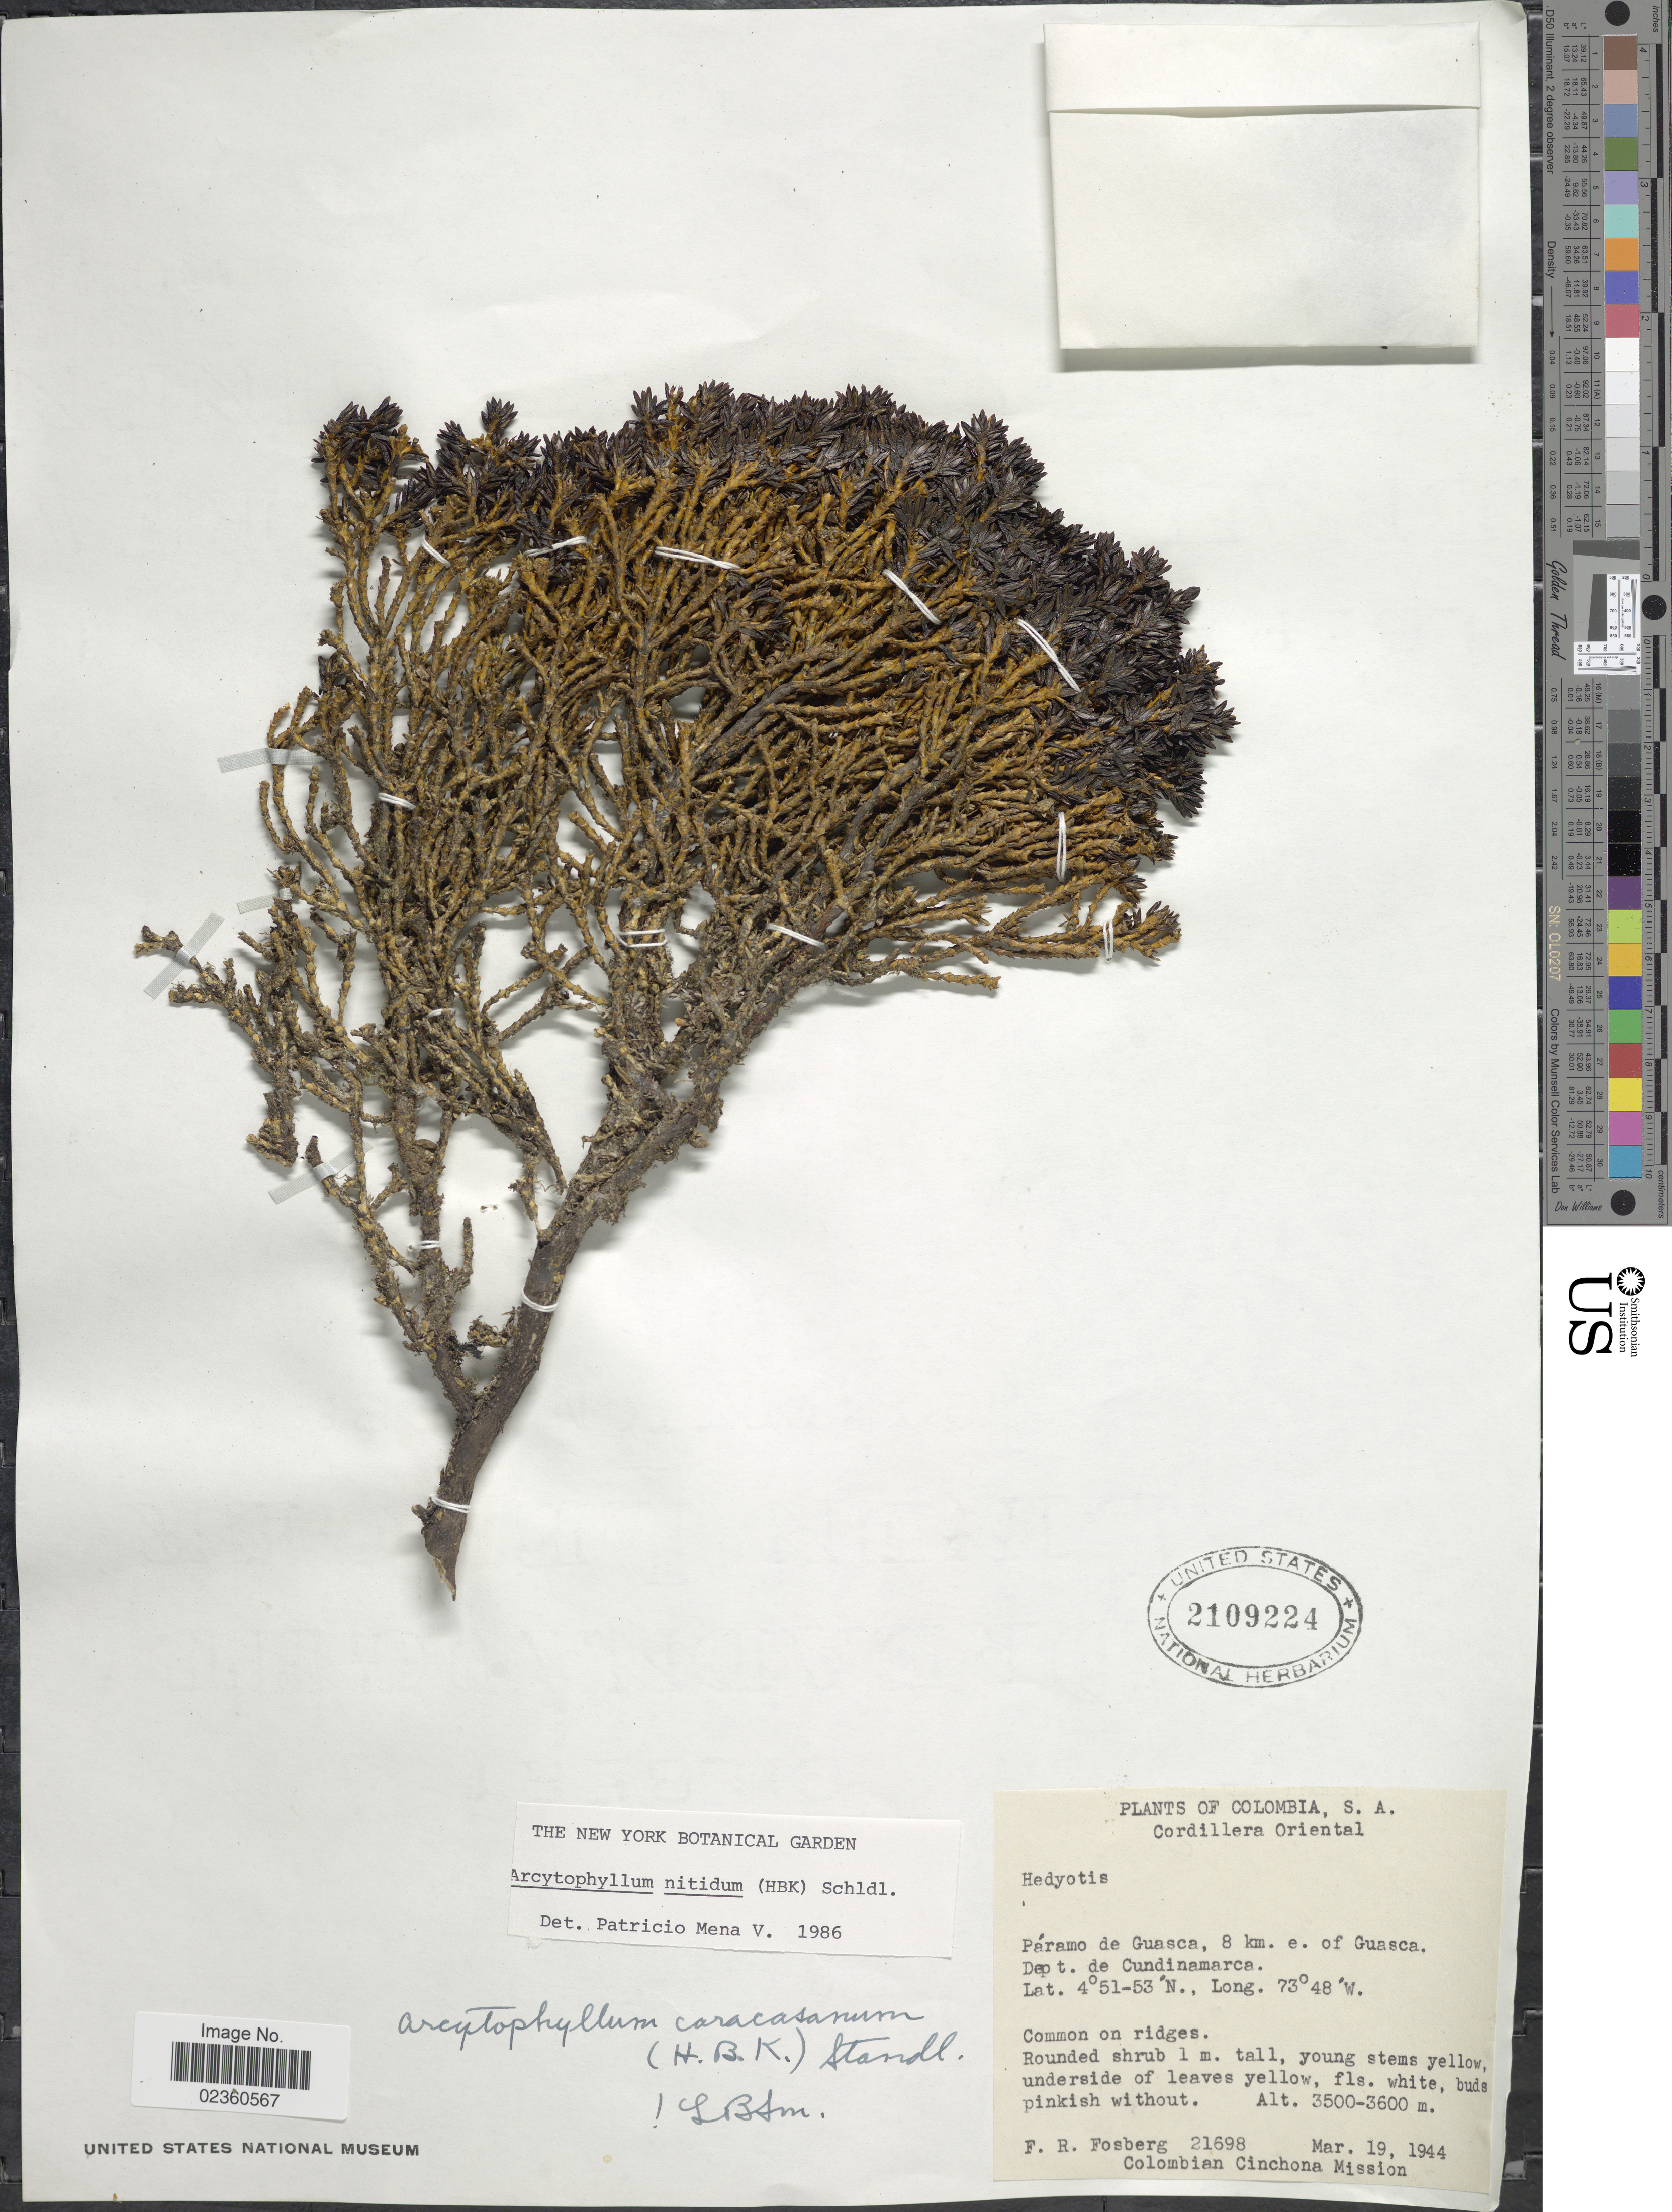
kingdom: Plantae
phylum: Tracheophyta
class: Magnoliopsida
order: Gentianales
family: Rubiaceae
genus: Arcytophyllum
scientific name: Arcytophyllum nitidum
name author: (Kunth) Schltdl.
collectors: F. R. Fosberg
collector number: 21698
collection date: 1944-03-19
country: Colombia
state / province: Cundinamarca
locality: Cordillera Oriental, Páramo de Guasca, 8 km e. of Guasca, Dept. de Cundinamarca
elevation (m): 3500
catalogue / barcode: US 2109224